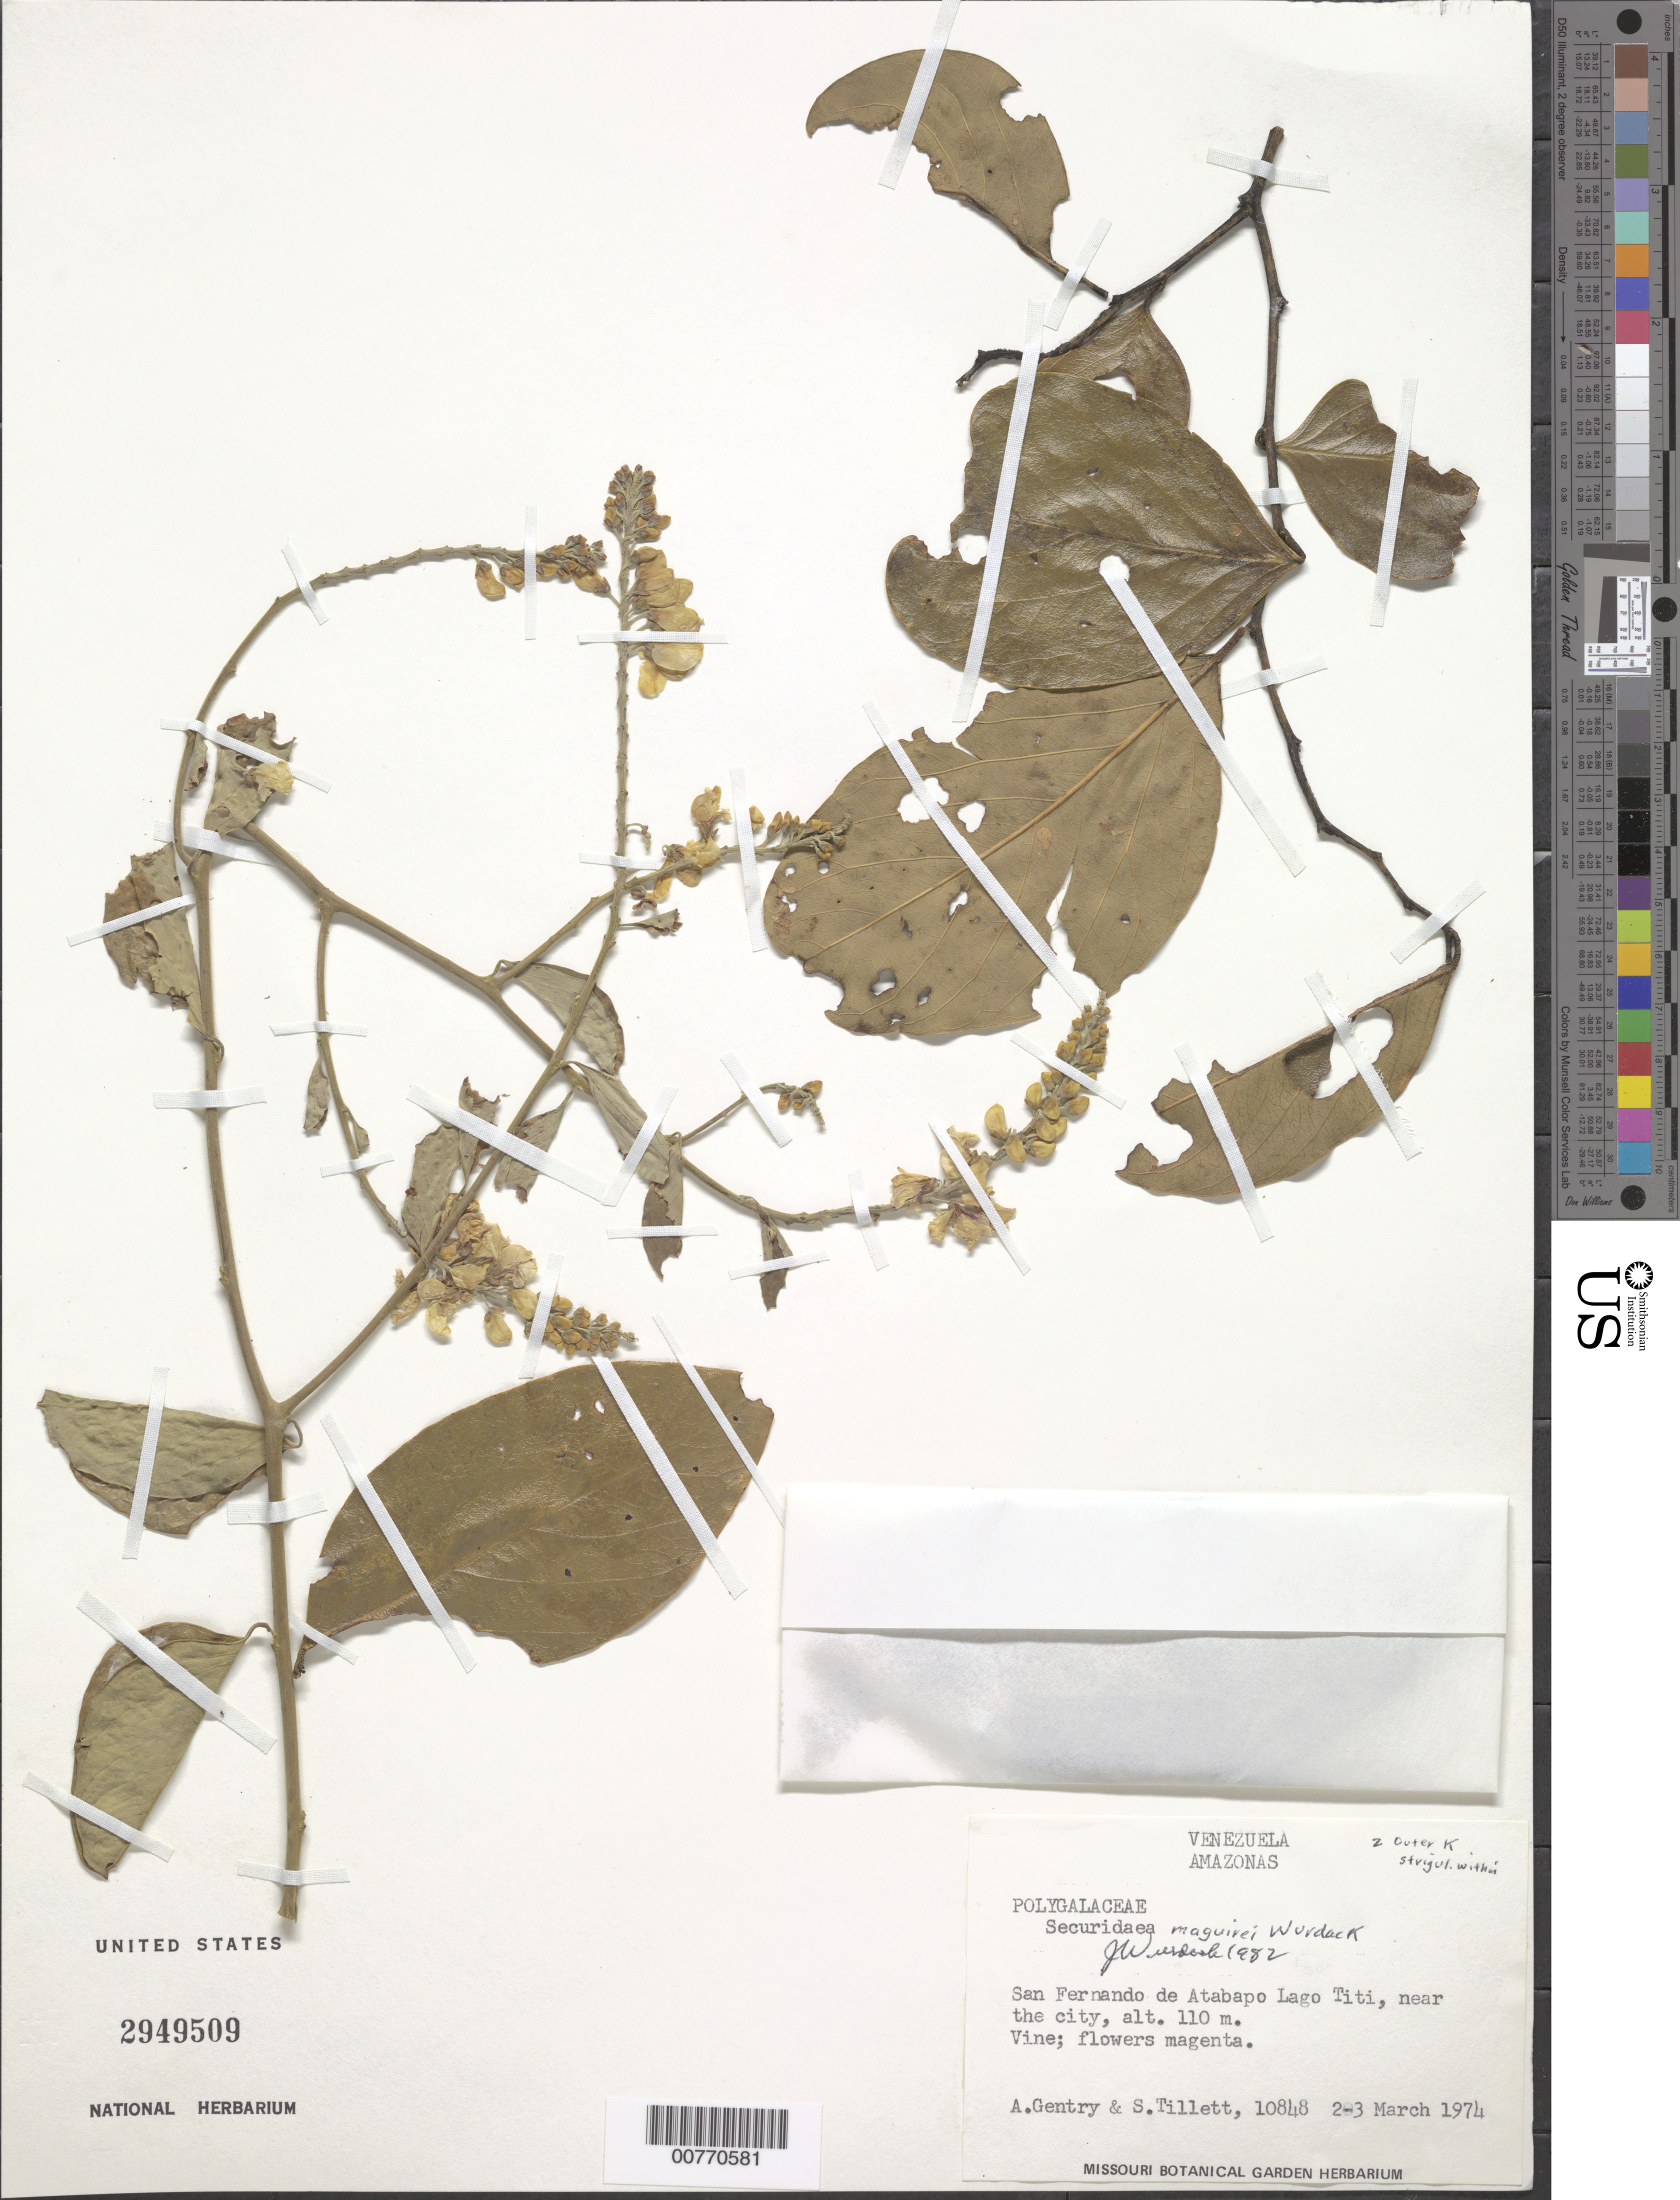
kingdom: Plantae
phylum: Tracheophyta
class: Magnoliopsida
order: Fabales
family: Polygalaceae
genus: Securidaca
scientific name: Securidaca maguirei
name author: Wurdack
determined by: Wurdack, John J., (US), US (UNITED STATES)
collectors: A. H. Gentry & S. S. Tillett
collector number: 10848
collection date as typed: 2-Mar-74 to 3-Mar-74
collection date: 1974-03-02/1974-03-03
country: Venezuela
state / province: Amazonas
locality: San Fernando de Atabapo Lago Titi, near the city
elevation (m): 110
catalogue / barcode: US 2949509